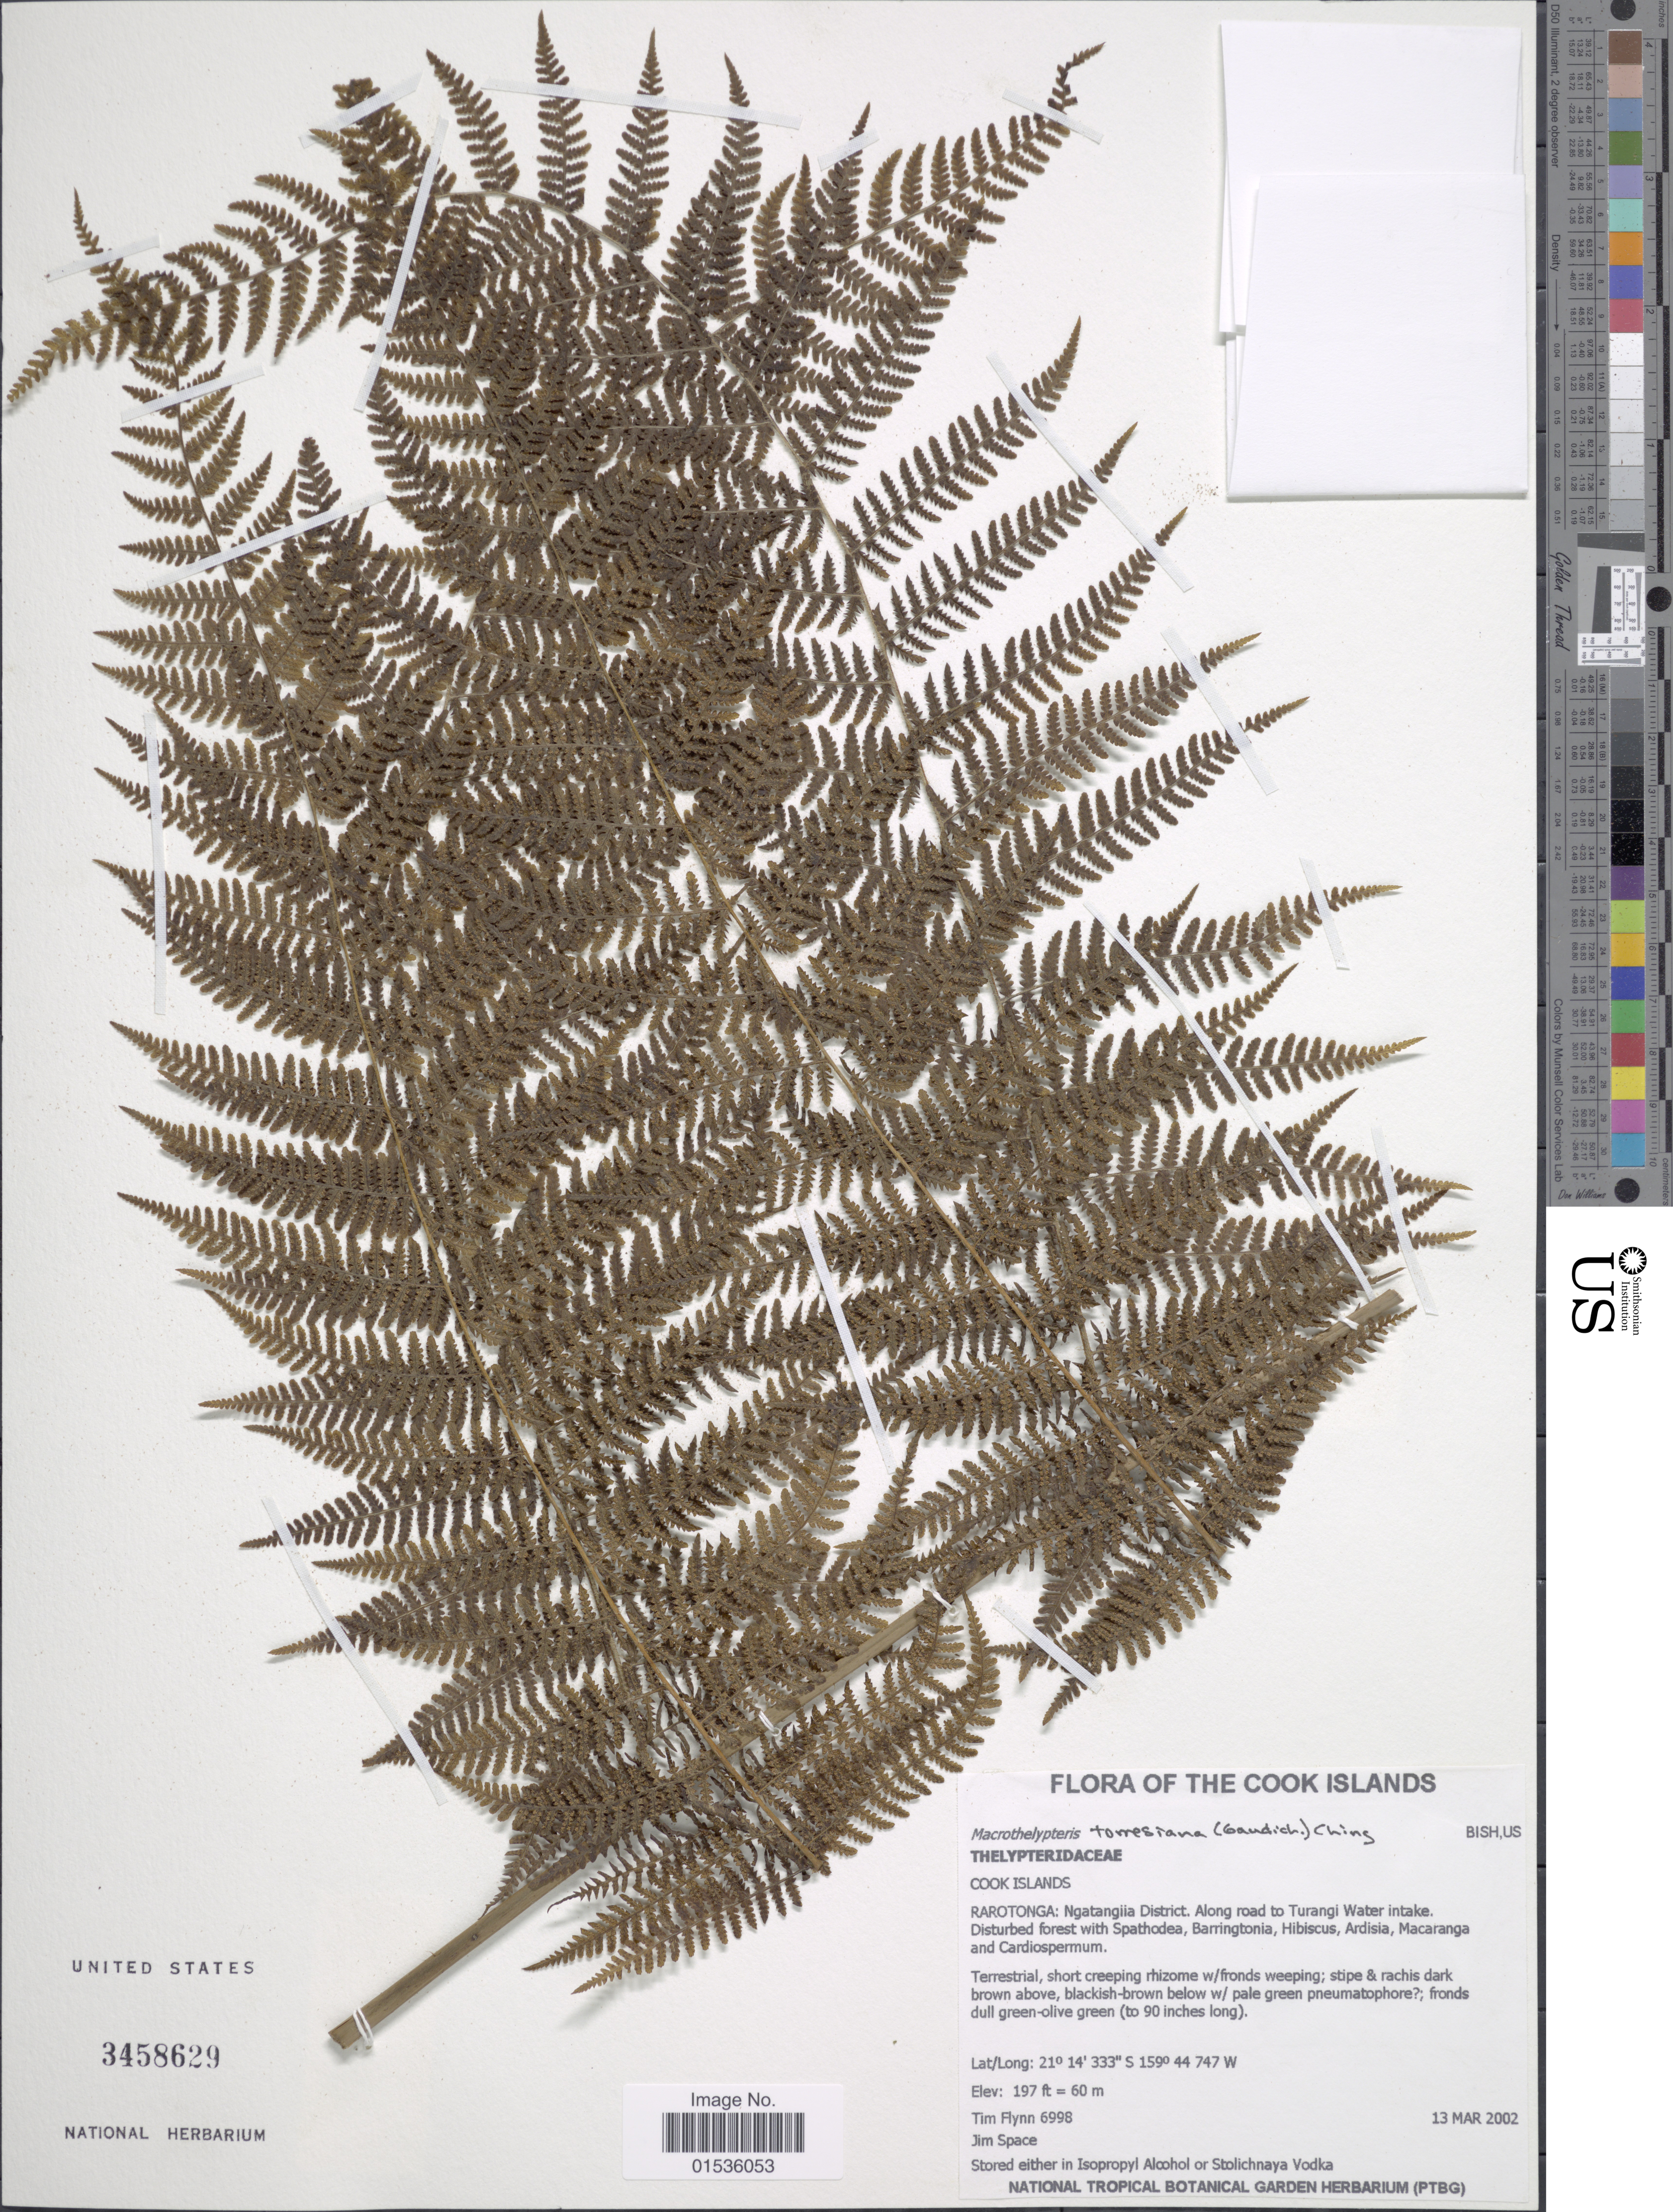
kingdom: Plantae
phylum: Tracheophyta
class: Polypodiopsida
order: Polypodiales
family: Thelypteridaceae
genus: Macrothelypteris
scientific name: Macrothelypteris torresiana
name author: (Gaudich.) Ching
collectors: T. Flynn & J. Space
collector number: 6998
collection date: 2002-03-13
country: Cook Islands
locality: Cook Islands. Rarotango: Ngatangiia District. Along road to Turangi Water intake.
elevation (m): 60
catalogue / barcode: US 3458629